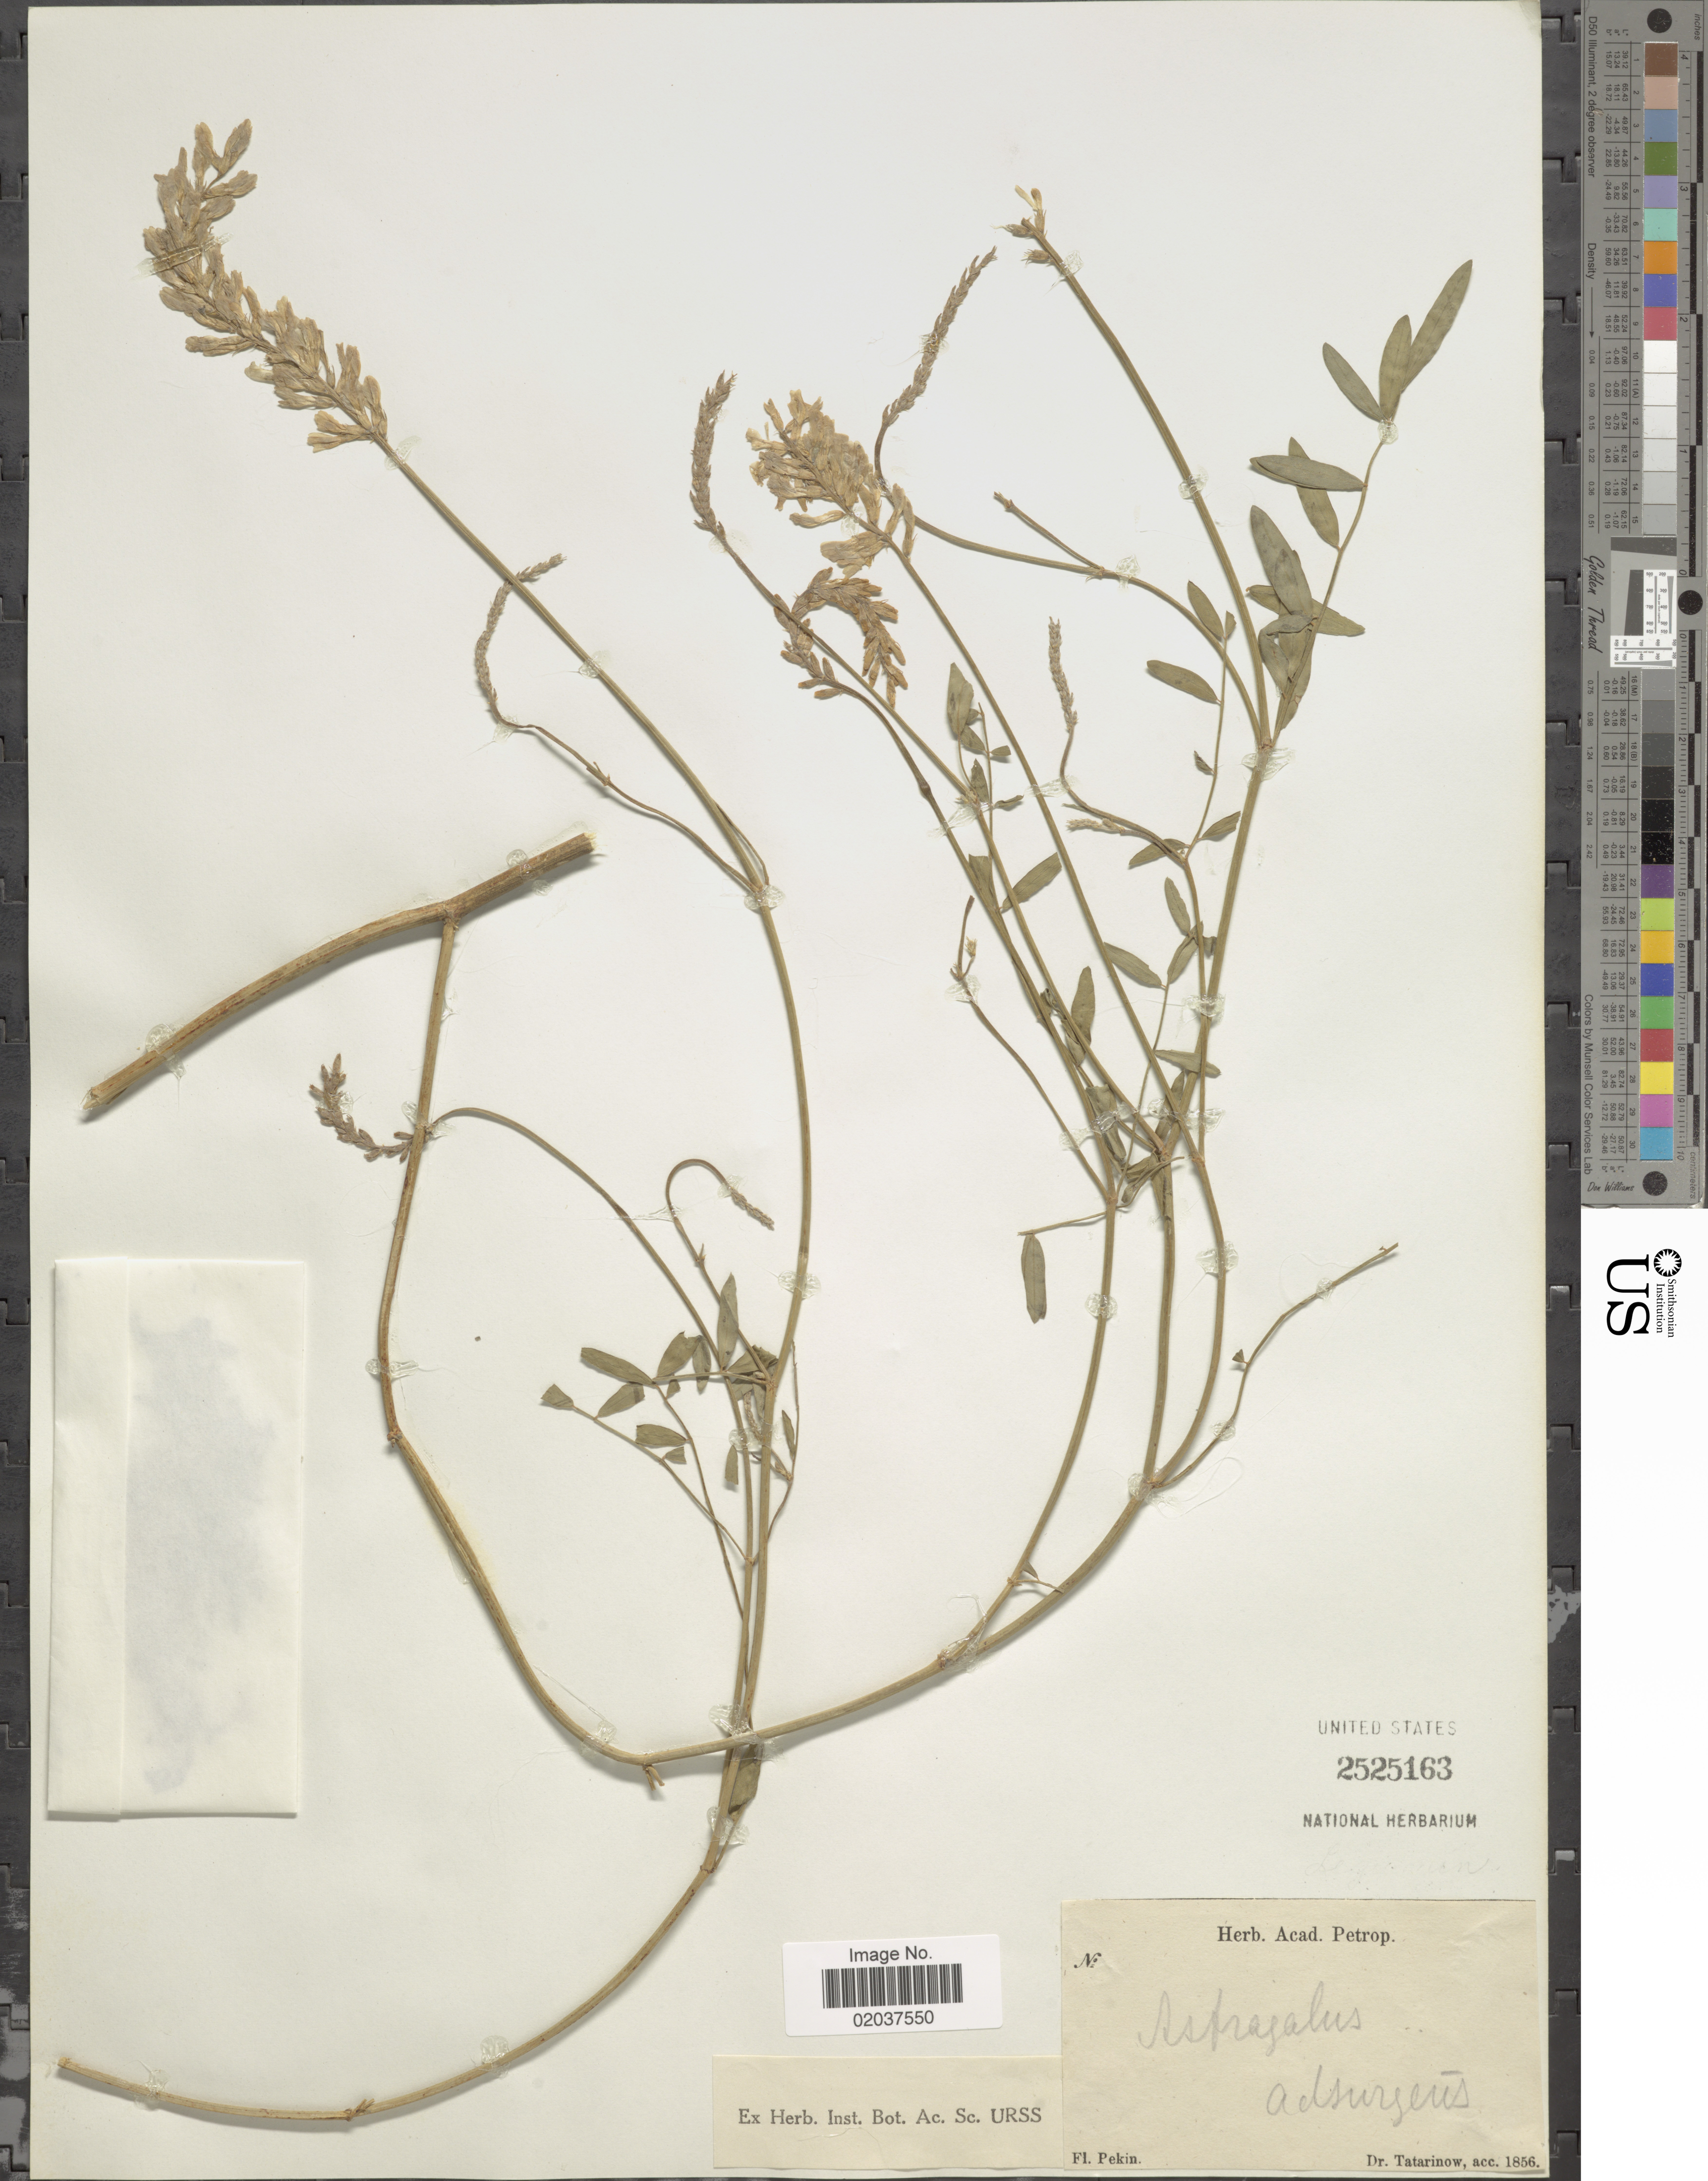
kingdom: Plantae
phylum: Tracheophyta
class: Magnoliopsida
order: Fabales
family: Fabaceae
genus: Astragalus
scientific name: Astragalus adsurgens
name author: Pall.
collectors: -. Tatarinow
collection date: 1856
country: China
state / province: Beijing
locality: Pekin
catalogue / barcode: US 2525163